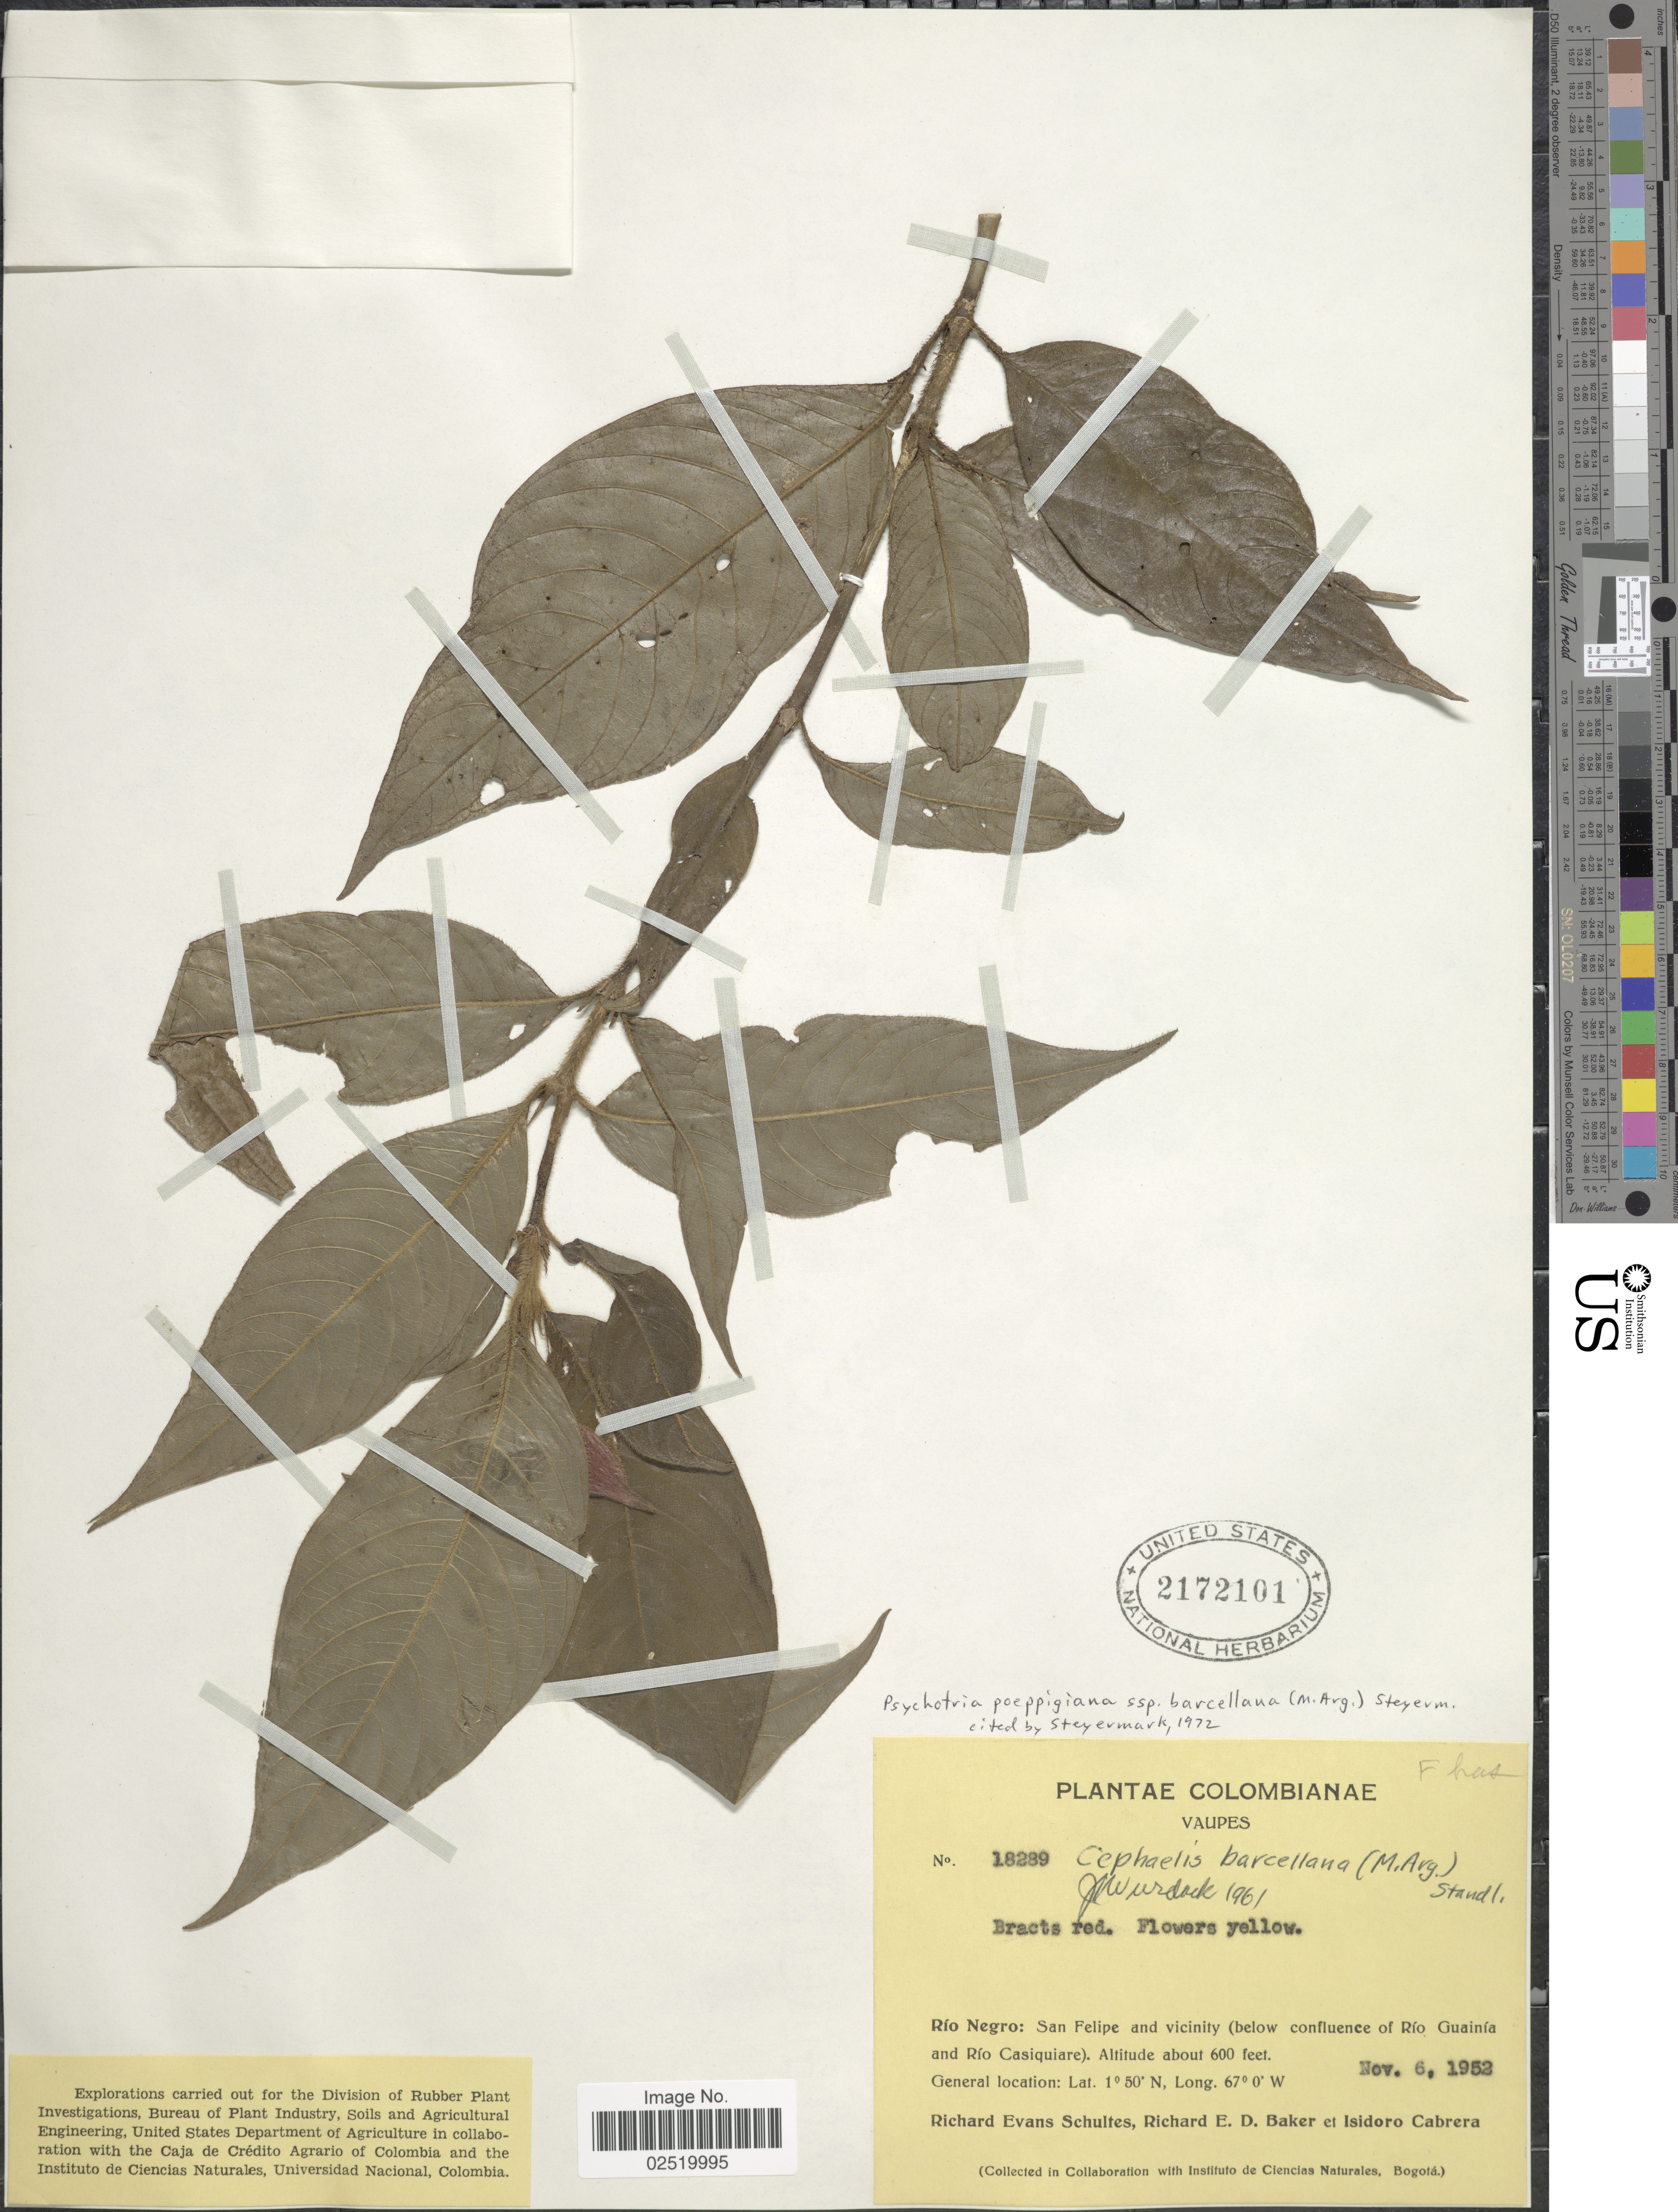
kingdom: Plantae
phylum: Tracheophyta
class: Magnoliopsida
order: Gentianales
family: Rubiaceae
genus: Psychotria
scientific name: Psychotria poeppigiana subsp. barcellana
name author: (Müll. Arg.) Steyerm.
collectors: R. E. Schultes, R. E. D. Baker & I. Cabrera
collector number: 18289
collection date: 1952-11-06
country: Colombia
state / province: Vaupés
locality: Rio Negro: San Felipe and vicinity (below confluence of Rio Guainia and Rio Casiquiare)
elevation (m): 183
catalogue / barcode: US 2172101